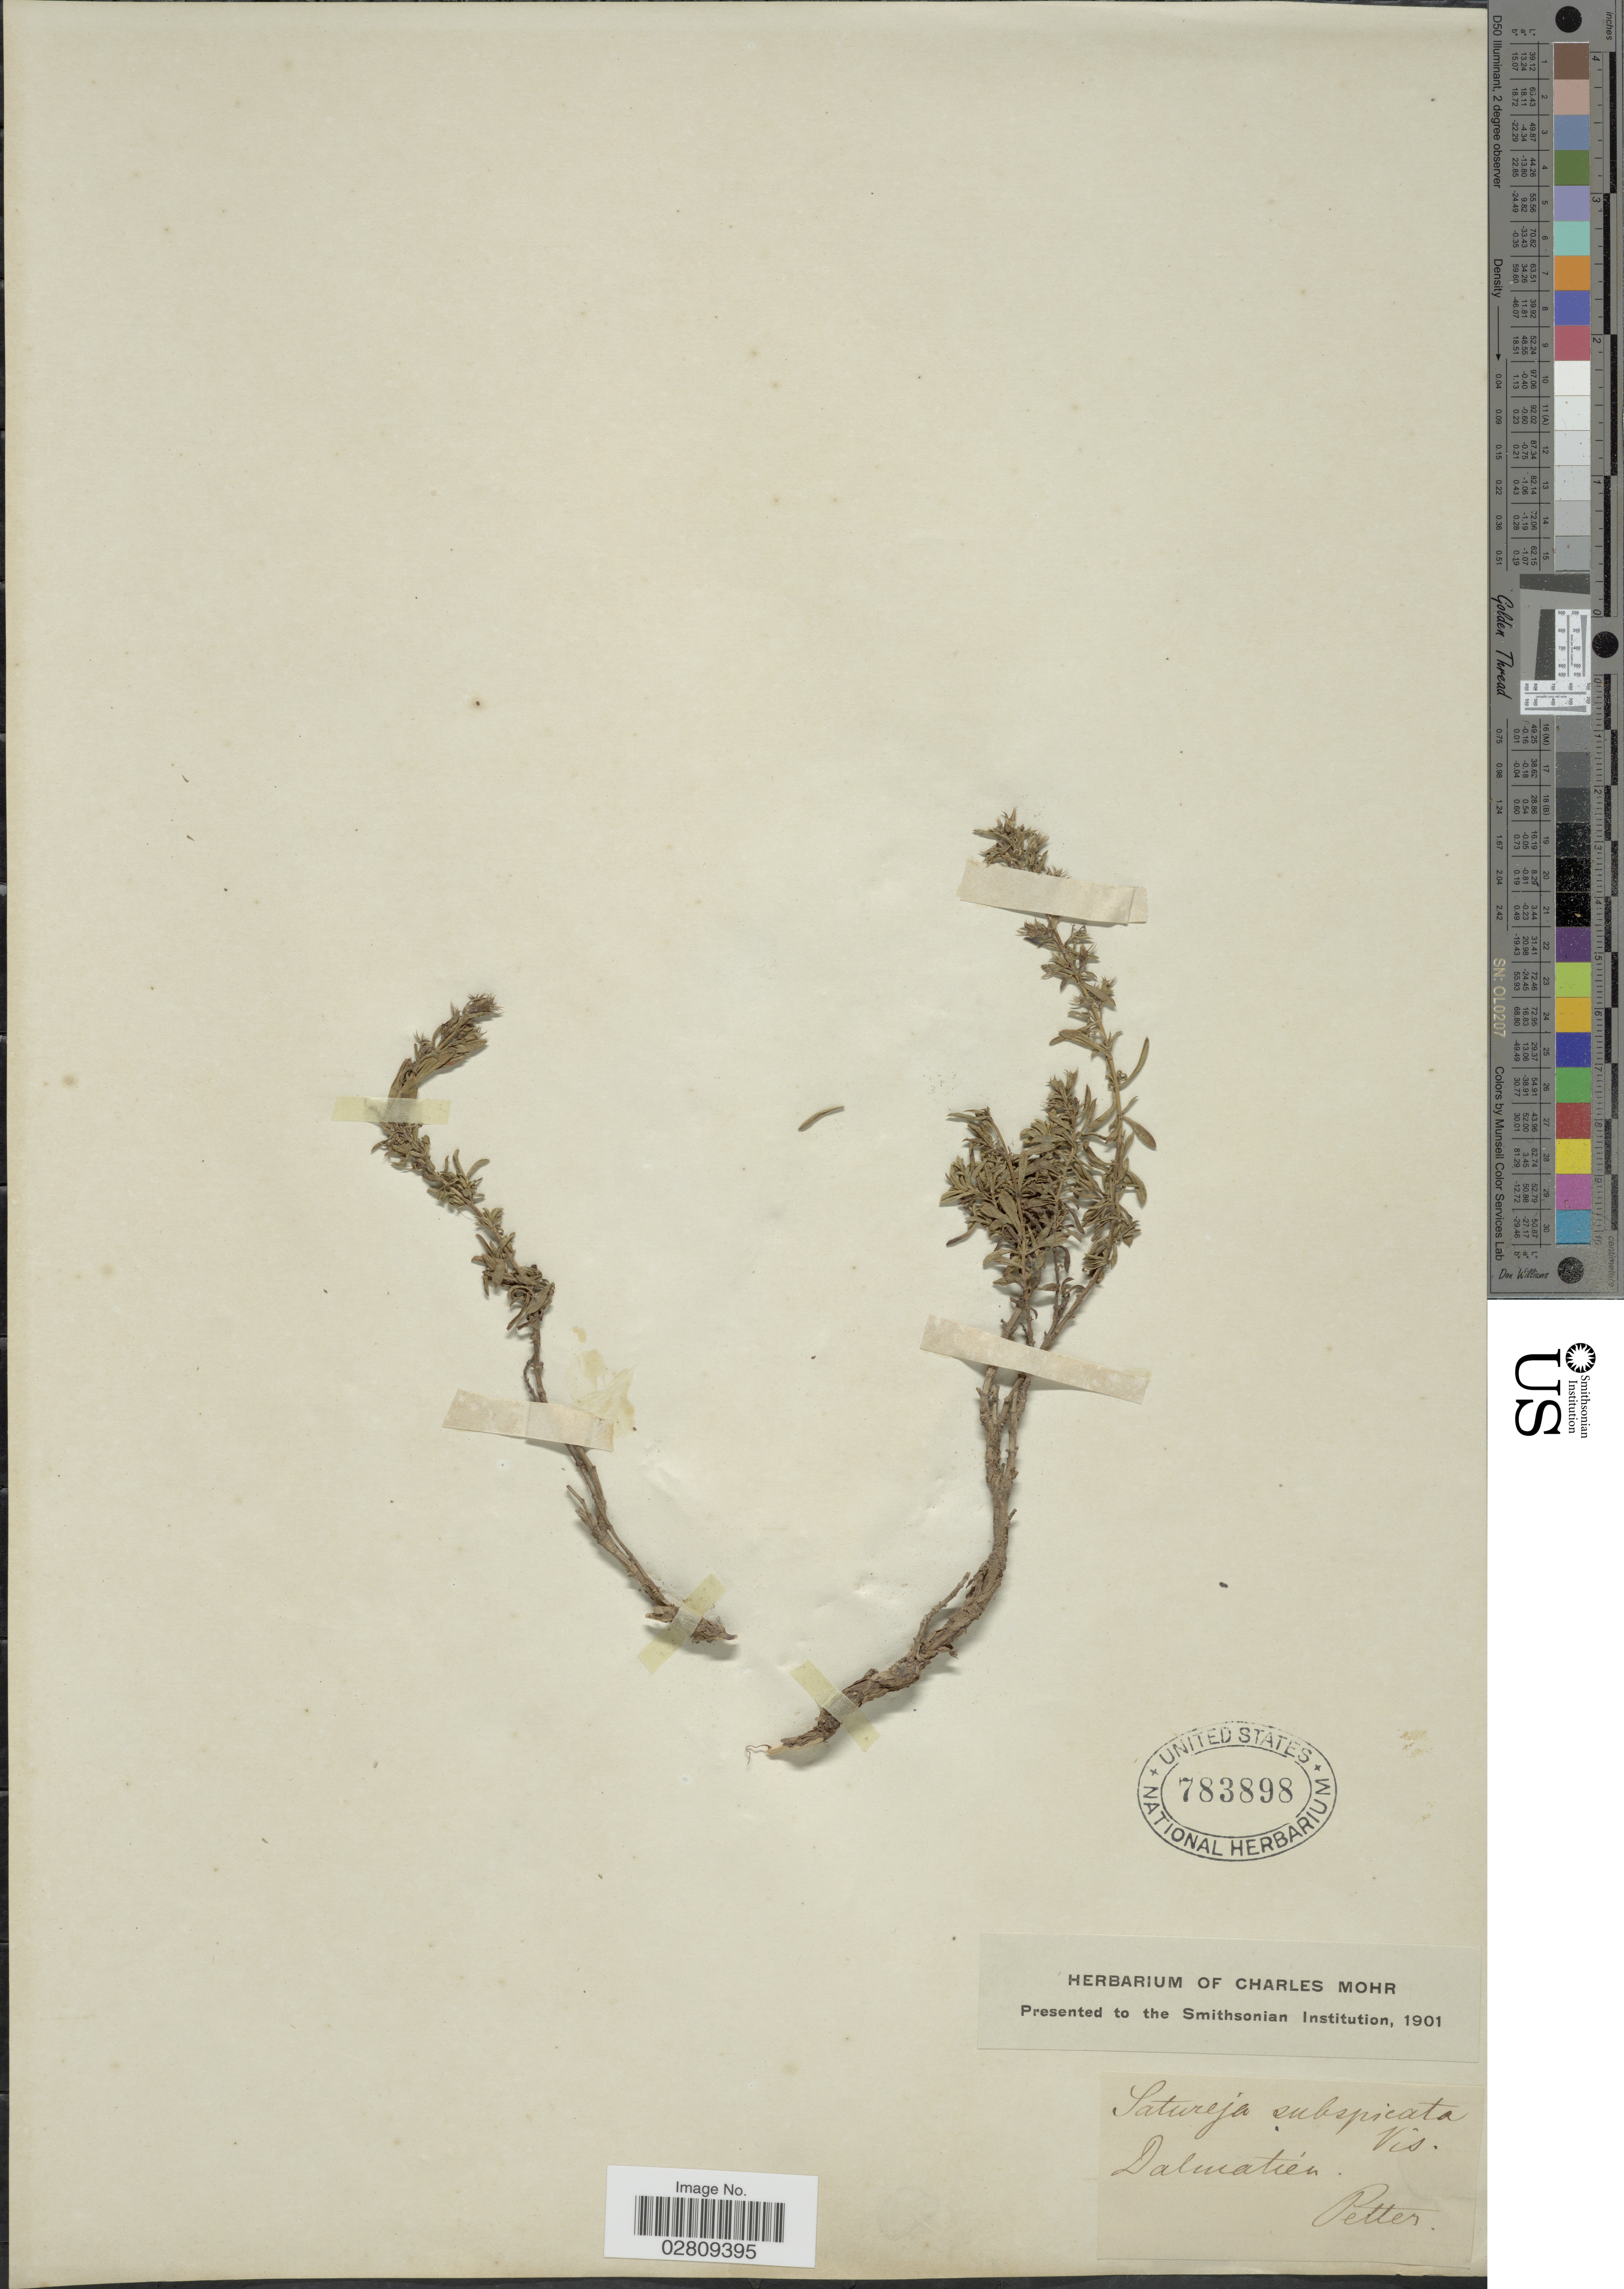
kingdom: Plantae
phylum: Tracheophyta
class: Magnoliopsida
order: Lamiales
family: Lamiaceae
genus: Satureja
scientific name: Satureja subspicata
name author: Bartl. ex Vis.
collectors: Petter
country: Croatia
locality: Dalmatien.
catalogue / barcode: US 783898